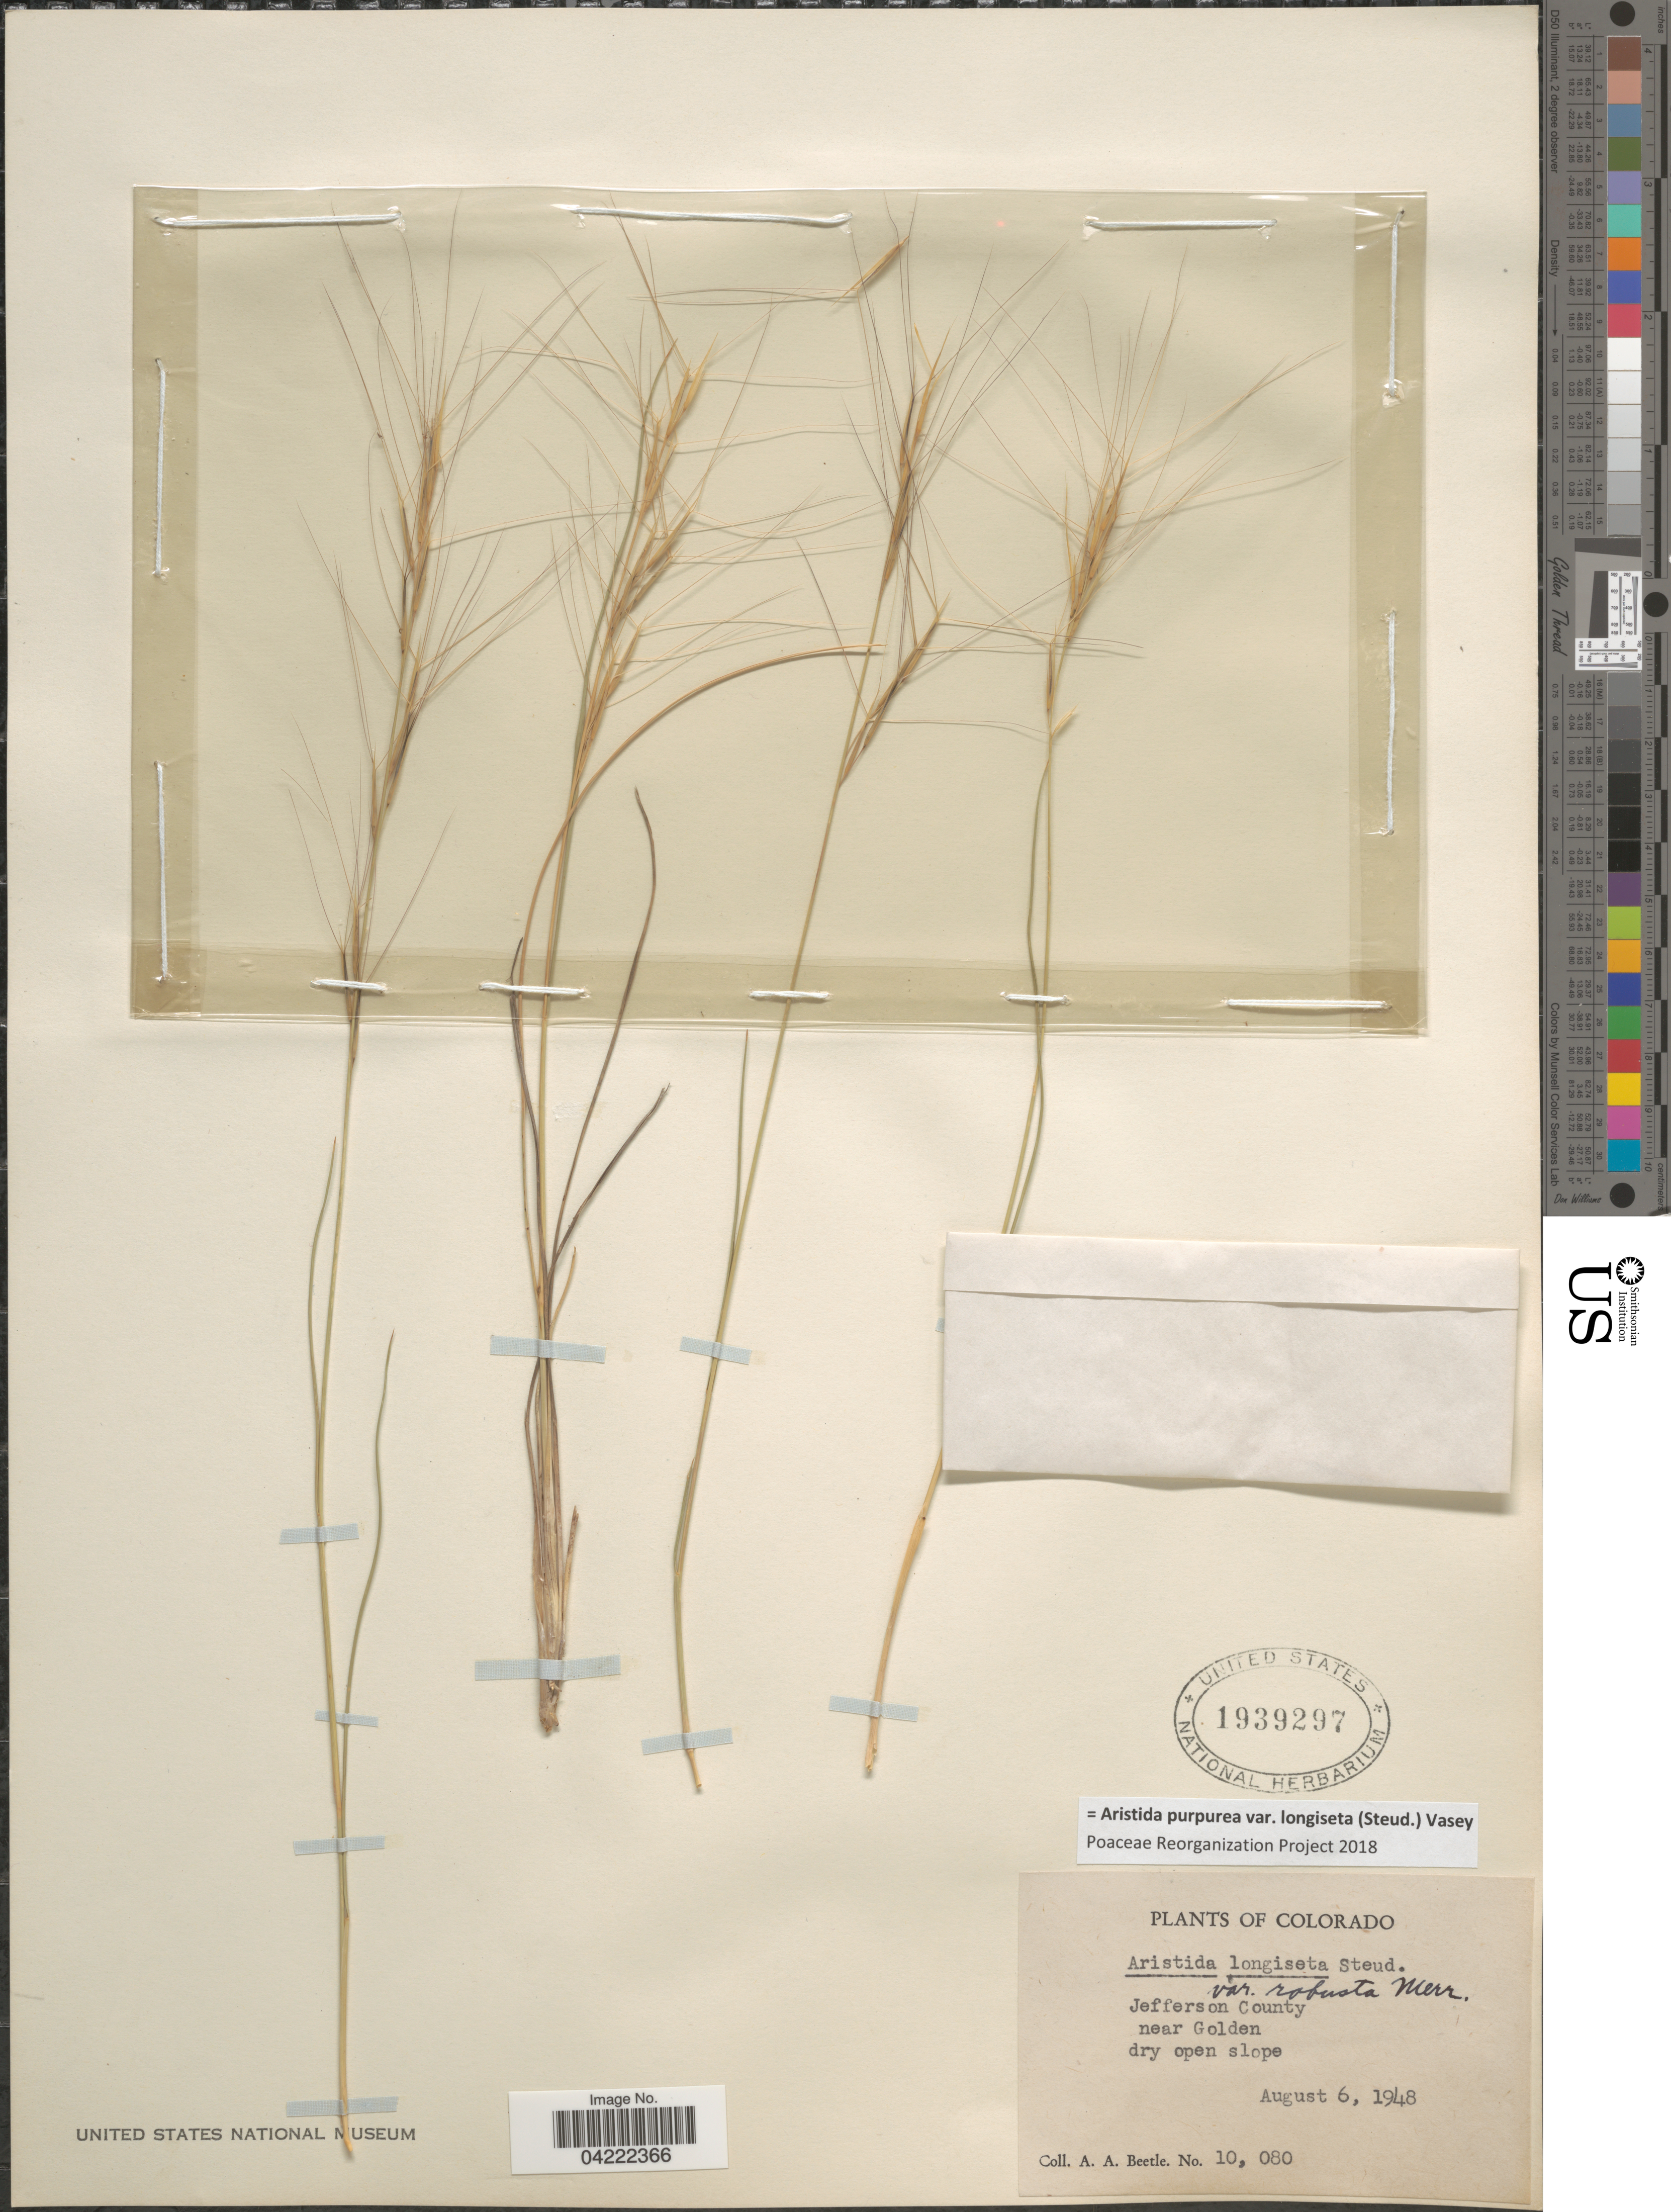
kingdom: Plantae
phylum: Tracheophyta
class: Liliopsida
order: Poales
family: Poaceae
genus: Aristida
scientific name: Aristida purpurea var. longiseta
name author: (Steud.) Vasey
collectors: A. A. Beetle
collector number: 10080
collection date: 1948-08-06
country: United States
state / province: Colorado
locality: Jefferson County near Golden. Dry open slope.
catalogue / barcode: US 1939297